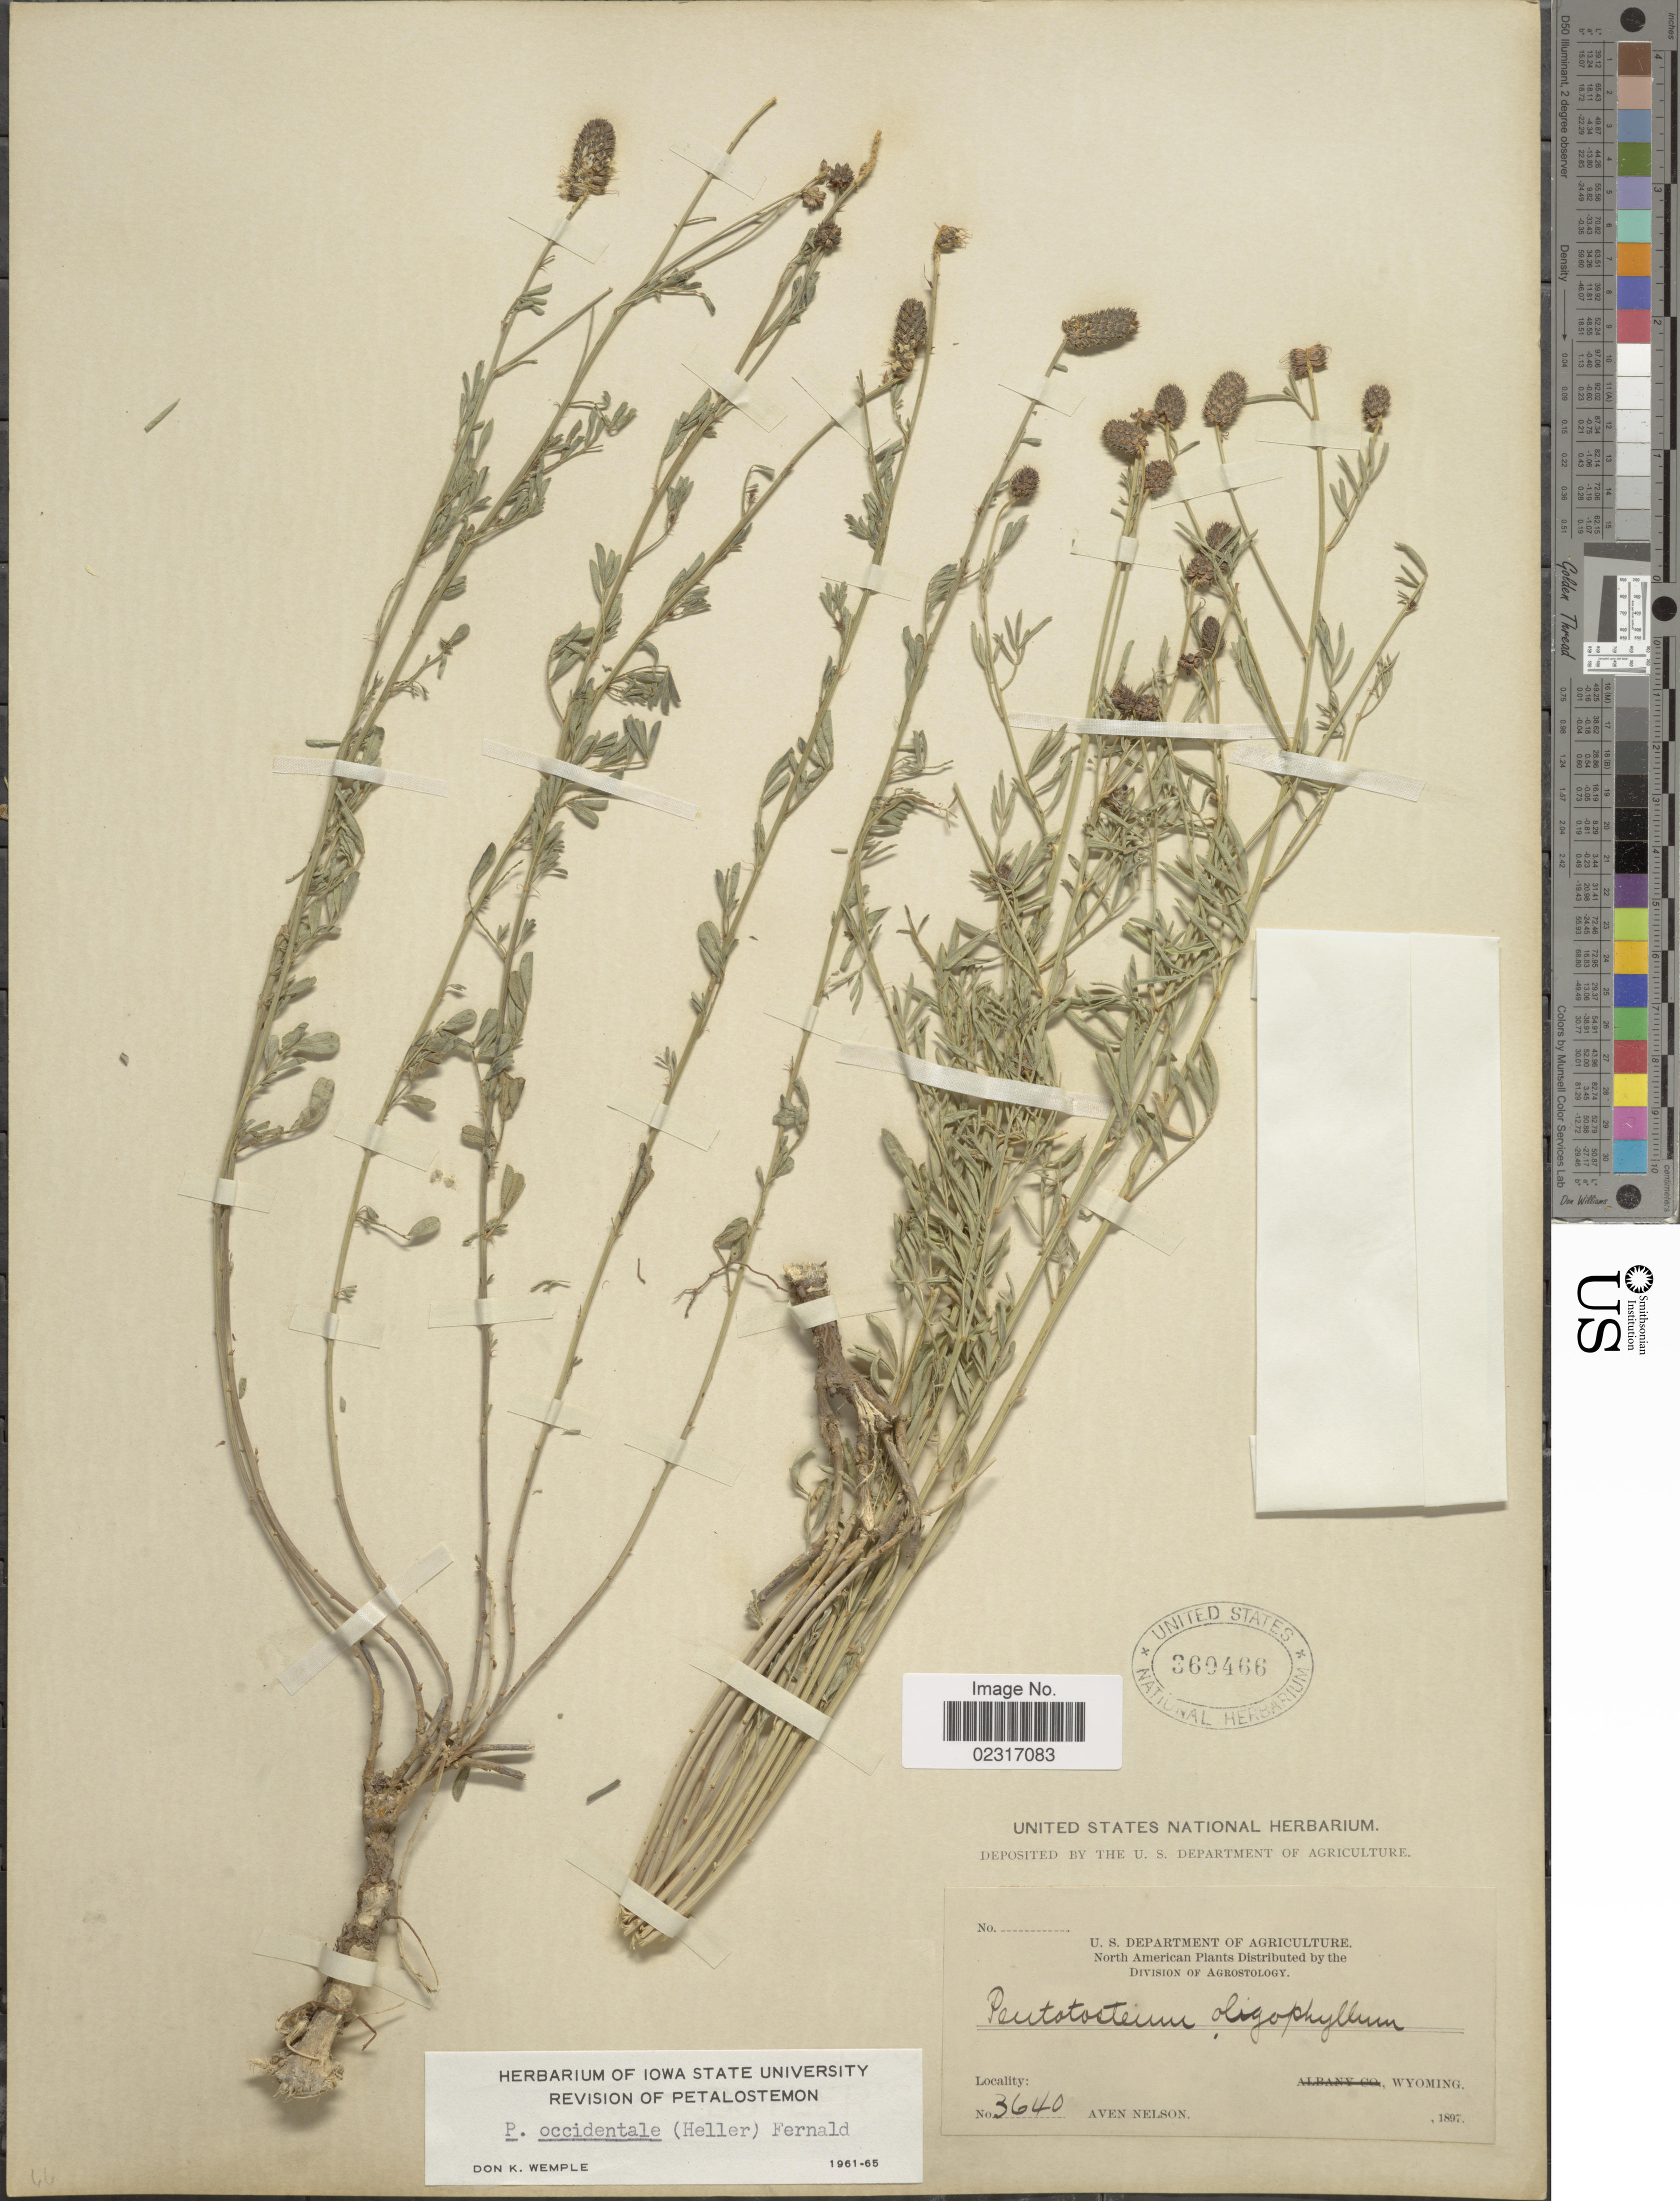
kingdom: Plantae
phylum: Tracheophyta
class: Magnoliopsida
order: Fabales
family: Fabaceae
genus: Dalea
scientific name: Dalea candida var. oligophylla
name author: (Torr) Shinners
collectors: A. Nelson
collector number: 3640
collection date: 1897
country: United States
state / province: Wyoming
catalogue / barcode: US 360466